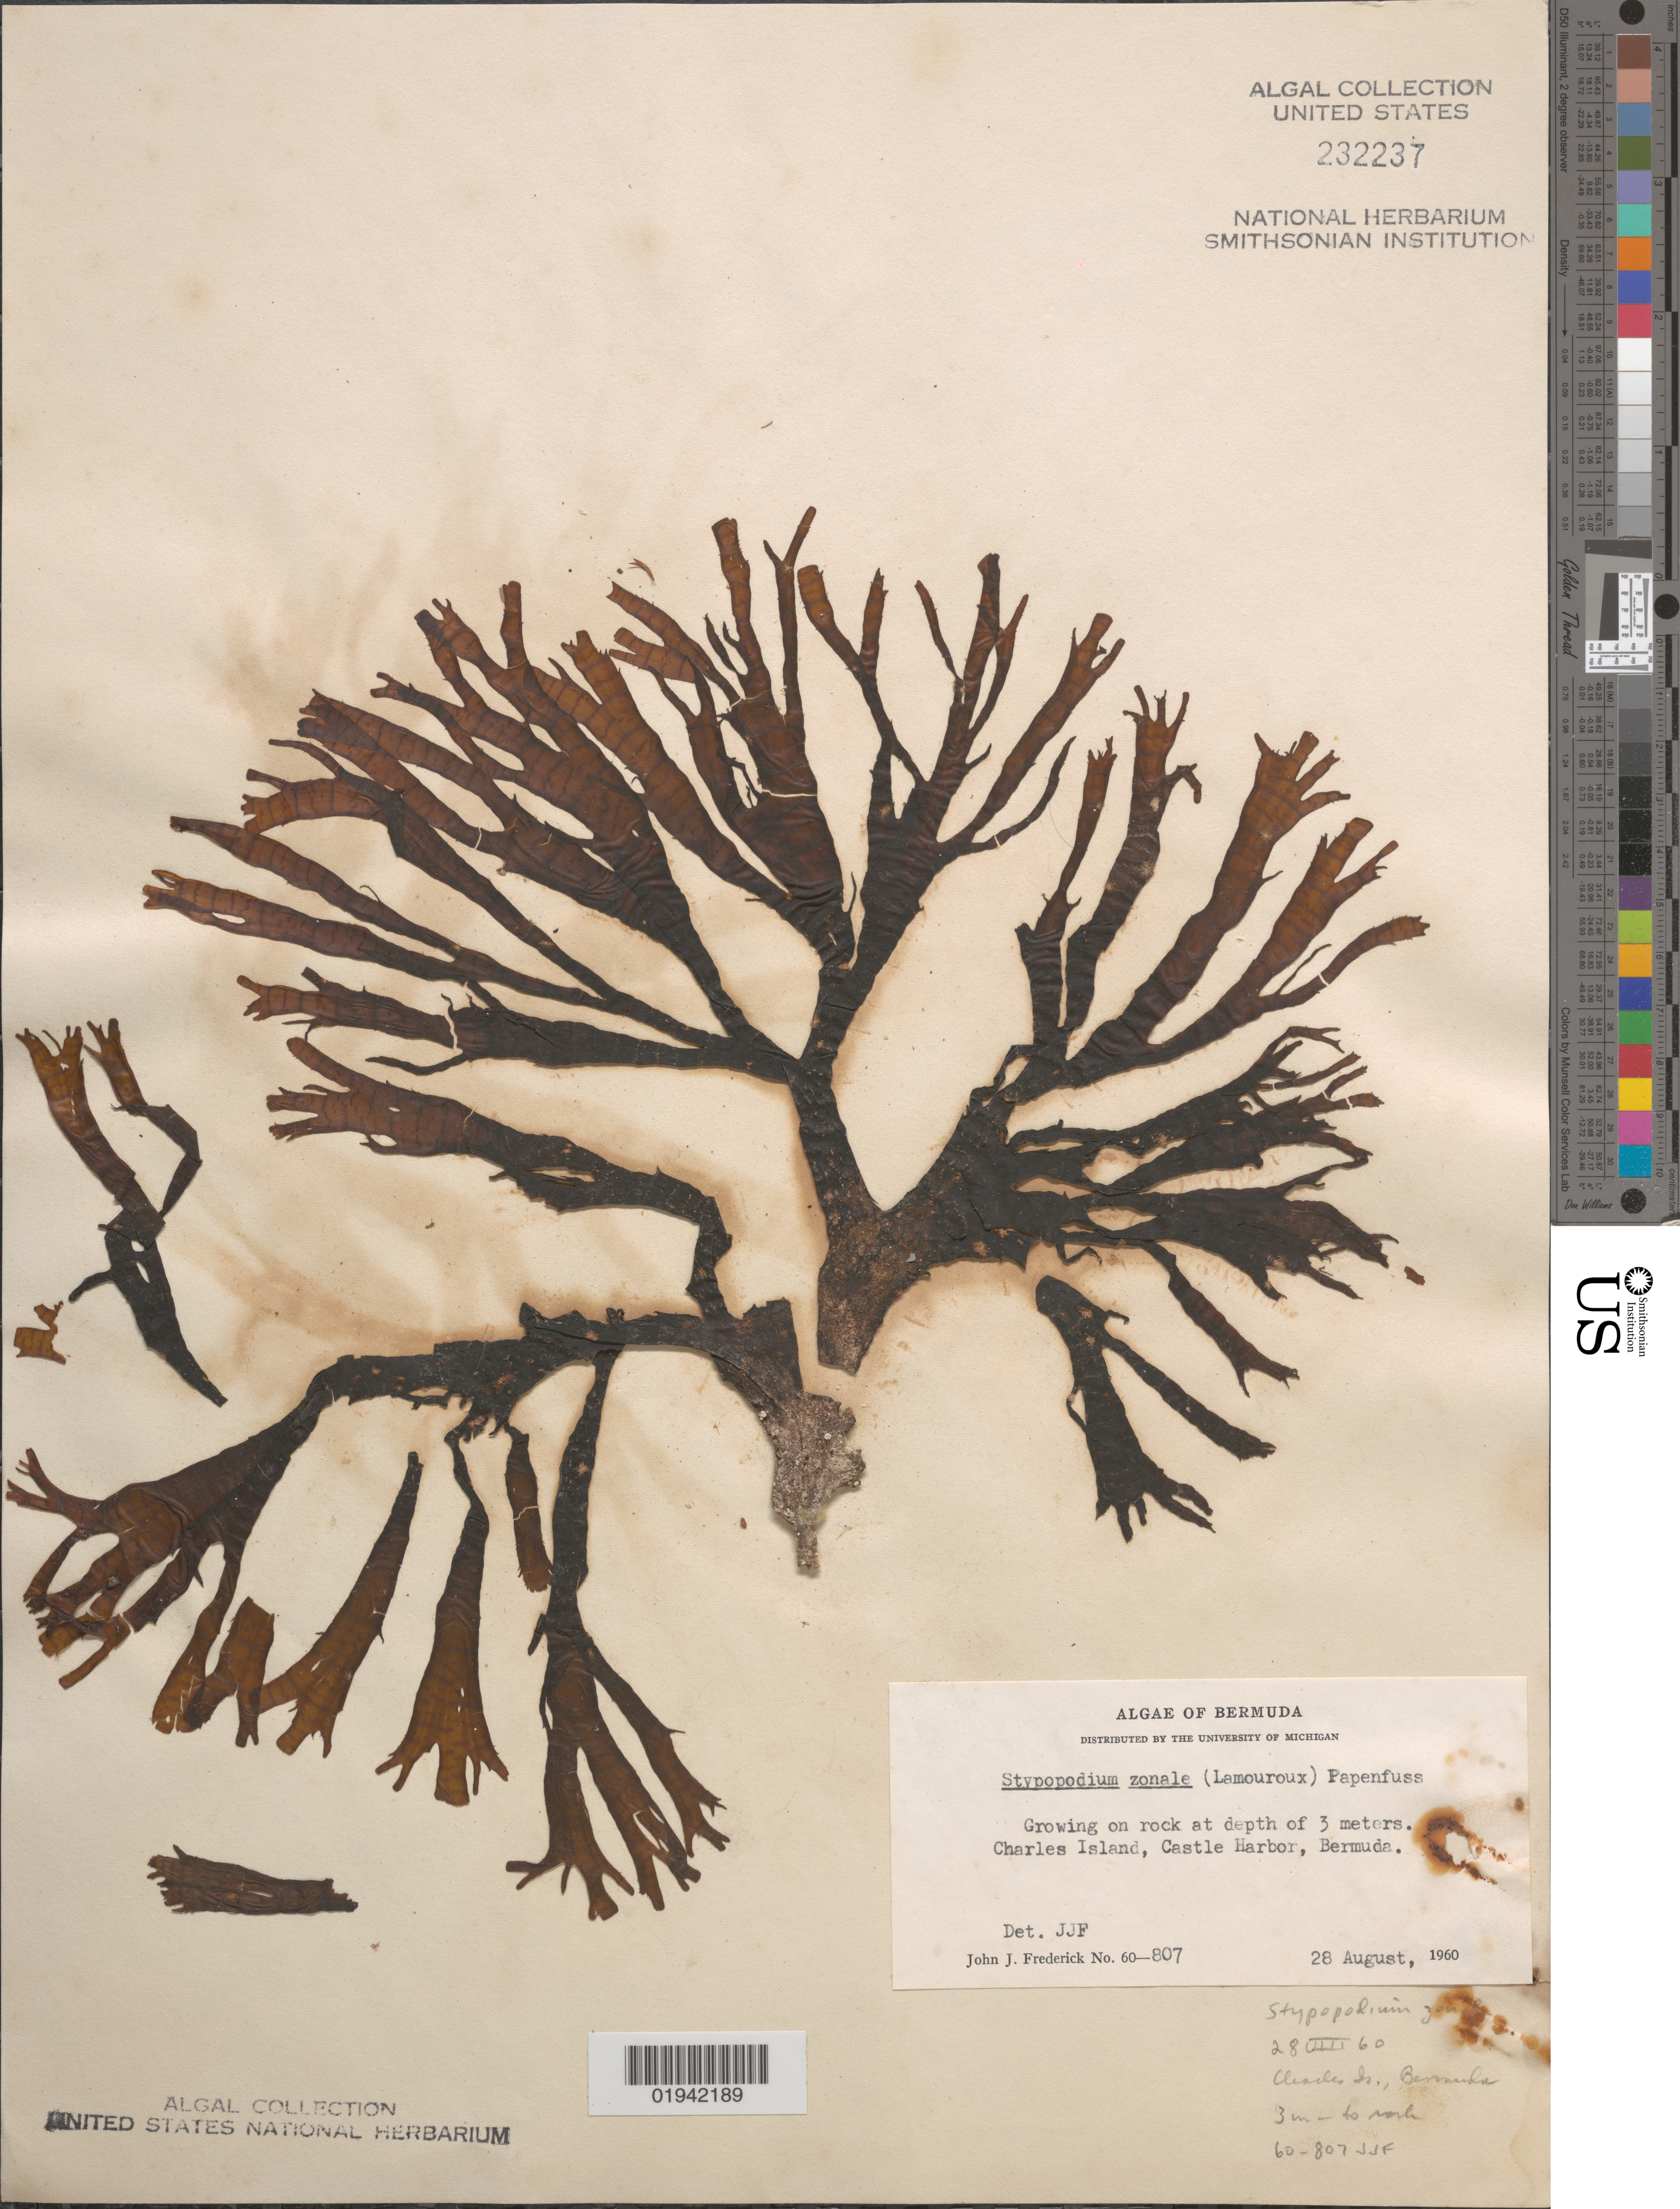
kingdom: Chromista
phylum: Ochrophyta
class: Phaeophyceae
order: Dictyotales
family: Dictyotaceae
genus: Stypopodium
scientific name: Stypopodium zonale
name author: (J.V.Lamouroux) Papenf.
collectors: J. Frederick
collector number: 60-807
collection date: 1960-08-28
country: Bermuda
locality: Charles Island, Castle Harbor.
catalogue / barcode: US 232237